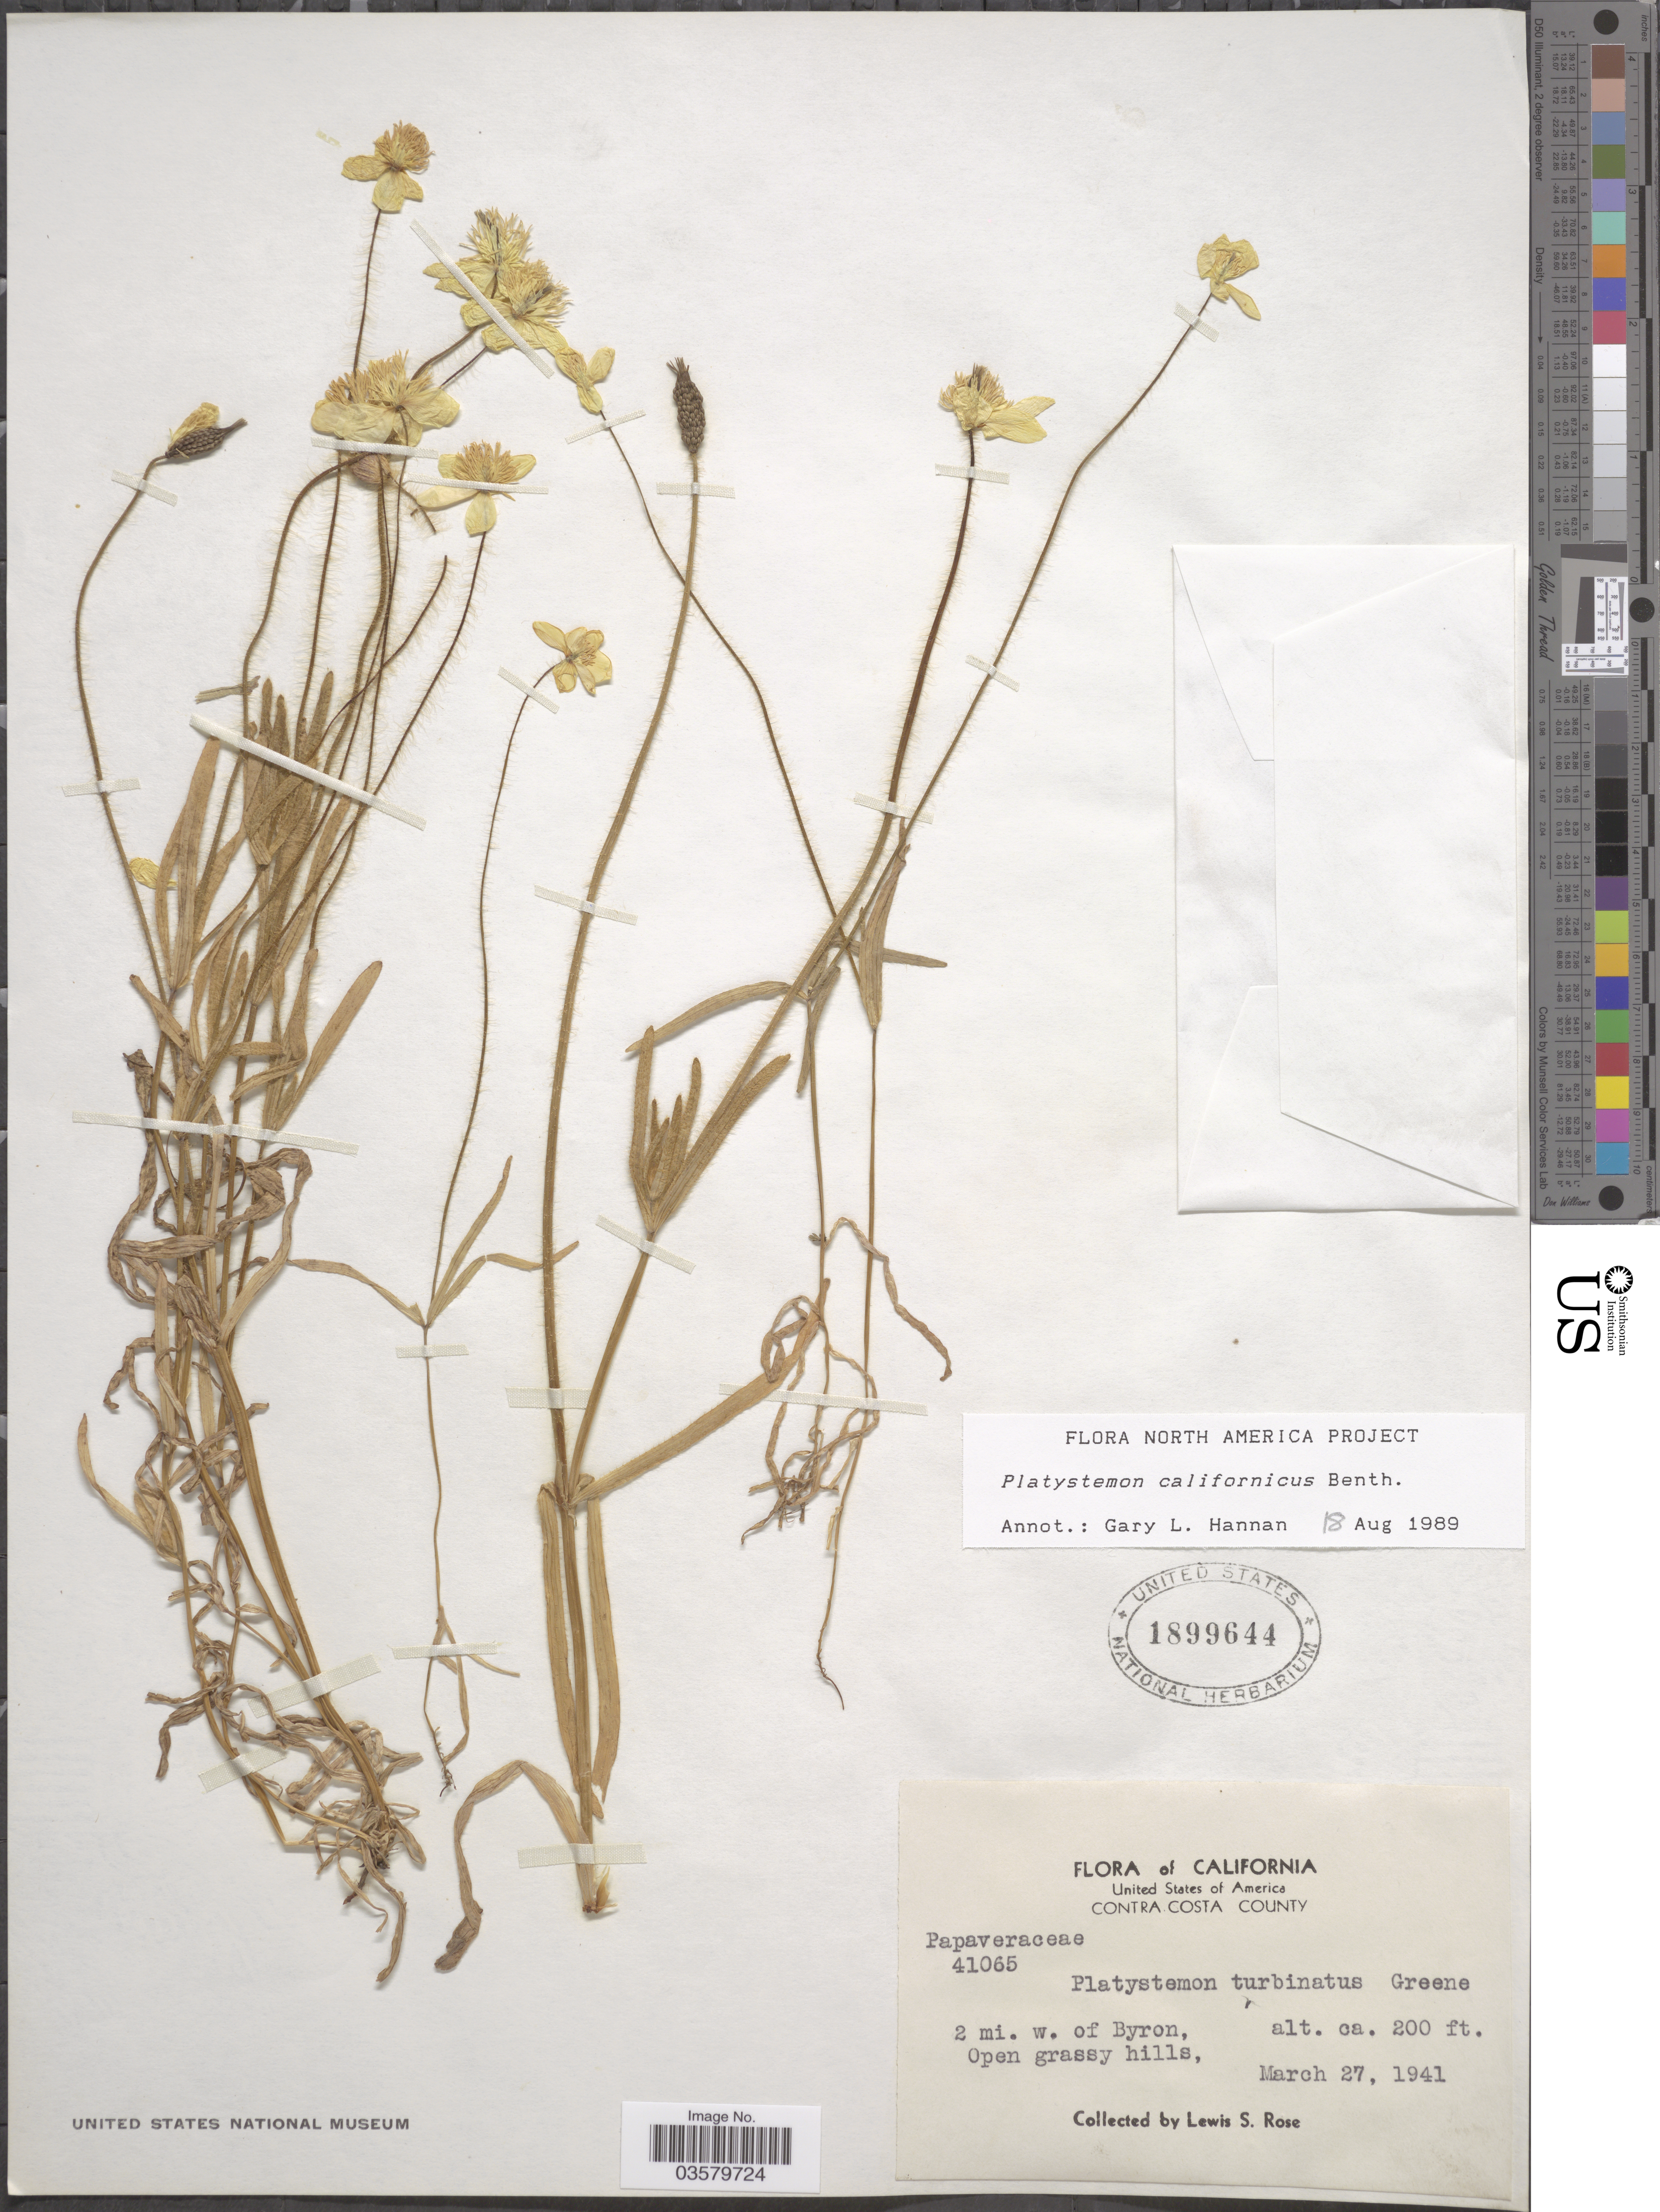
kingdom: Plantae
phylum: Tracheophyta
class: Magnoliopsida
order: Ranunculales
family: Papaveraceae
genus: Platystemon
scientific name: Platystemon californicus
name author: Benth.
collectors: L. S. Rose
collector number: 41065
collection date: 1941-03-27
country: United States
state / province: California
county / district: Contra Costa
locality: Contra Costa County. 2 mi. w. of Byron.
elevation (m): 61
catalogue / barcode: US 1899644